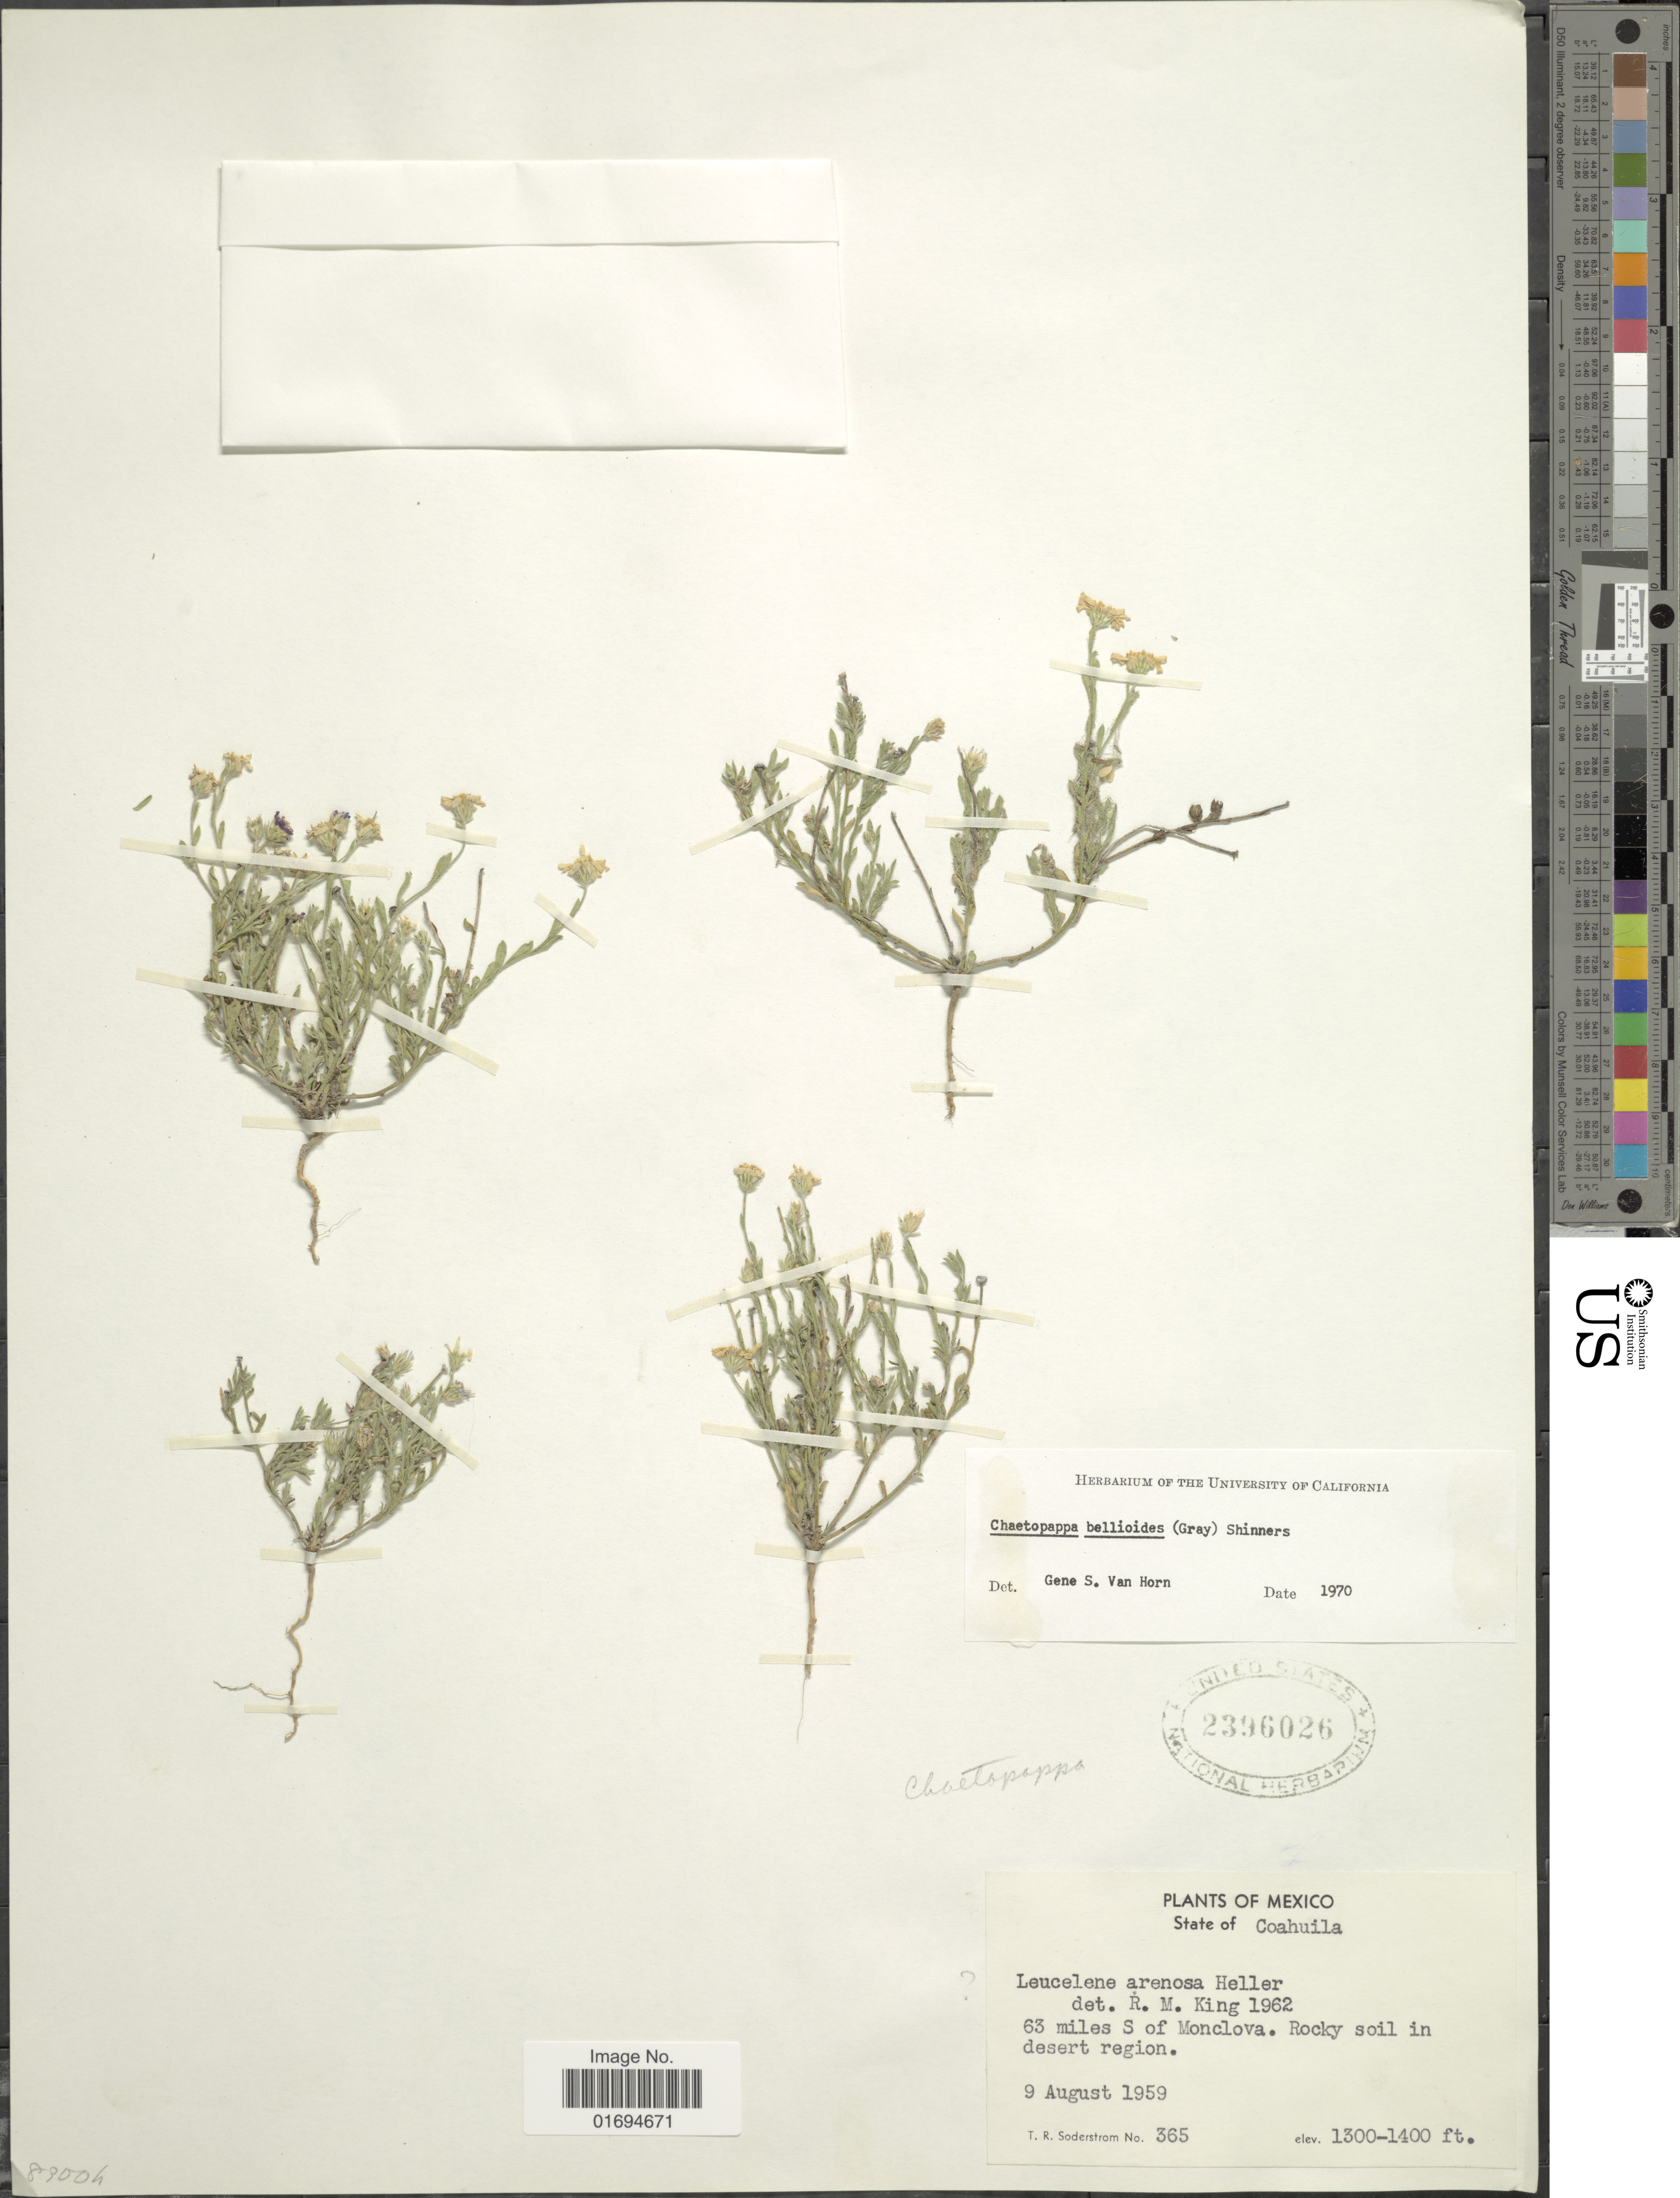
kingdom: Plantae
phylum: Tracheophyta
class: Magnoliopsida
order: Asterales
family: Asteraceae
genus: Chaetopappa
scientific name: Chaetopappa bellioides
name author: (A. Gray) Shinners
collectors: T. R. Soderstrom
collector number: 365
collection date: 1959-08-09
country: Mexico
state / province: Coahuila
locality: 63 miles S of Monclova, rocky soil in desert region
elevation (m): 396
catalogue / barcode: US 2396026